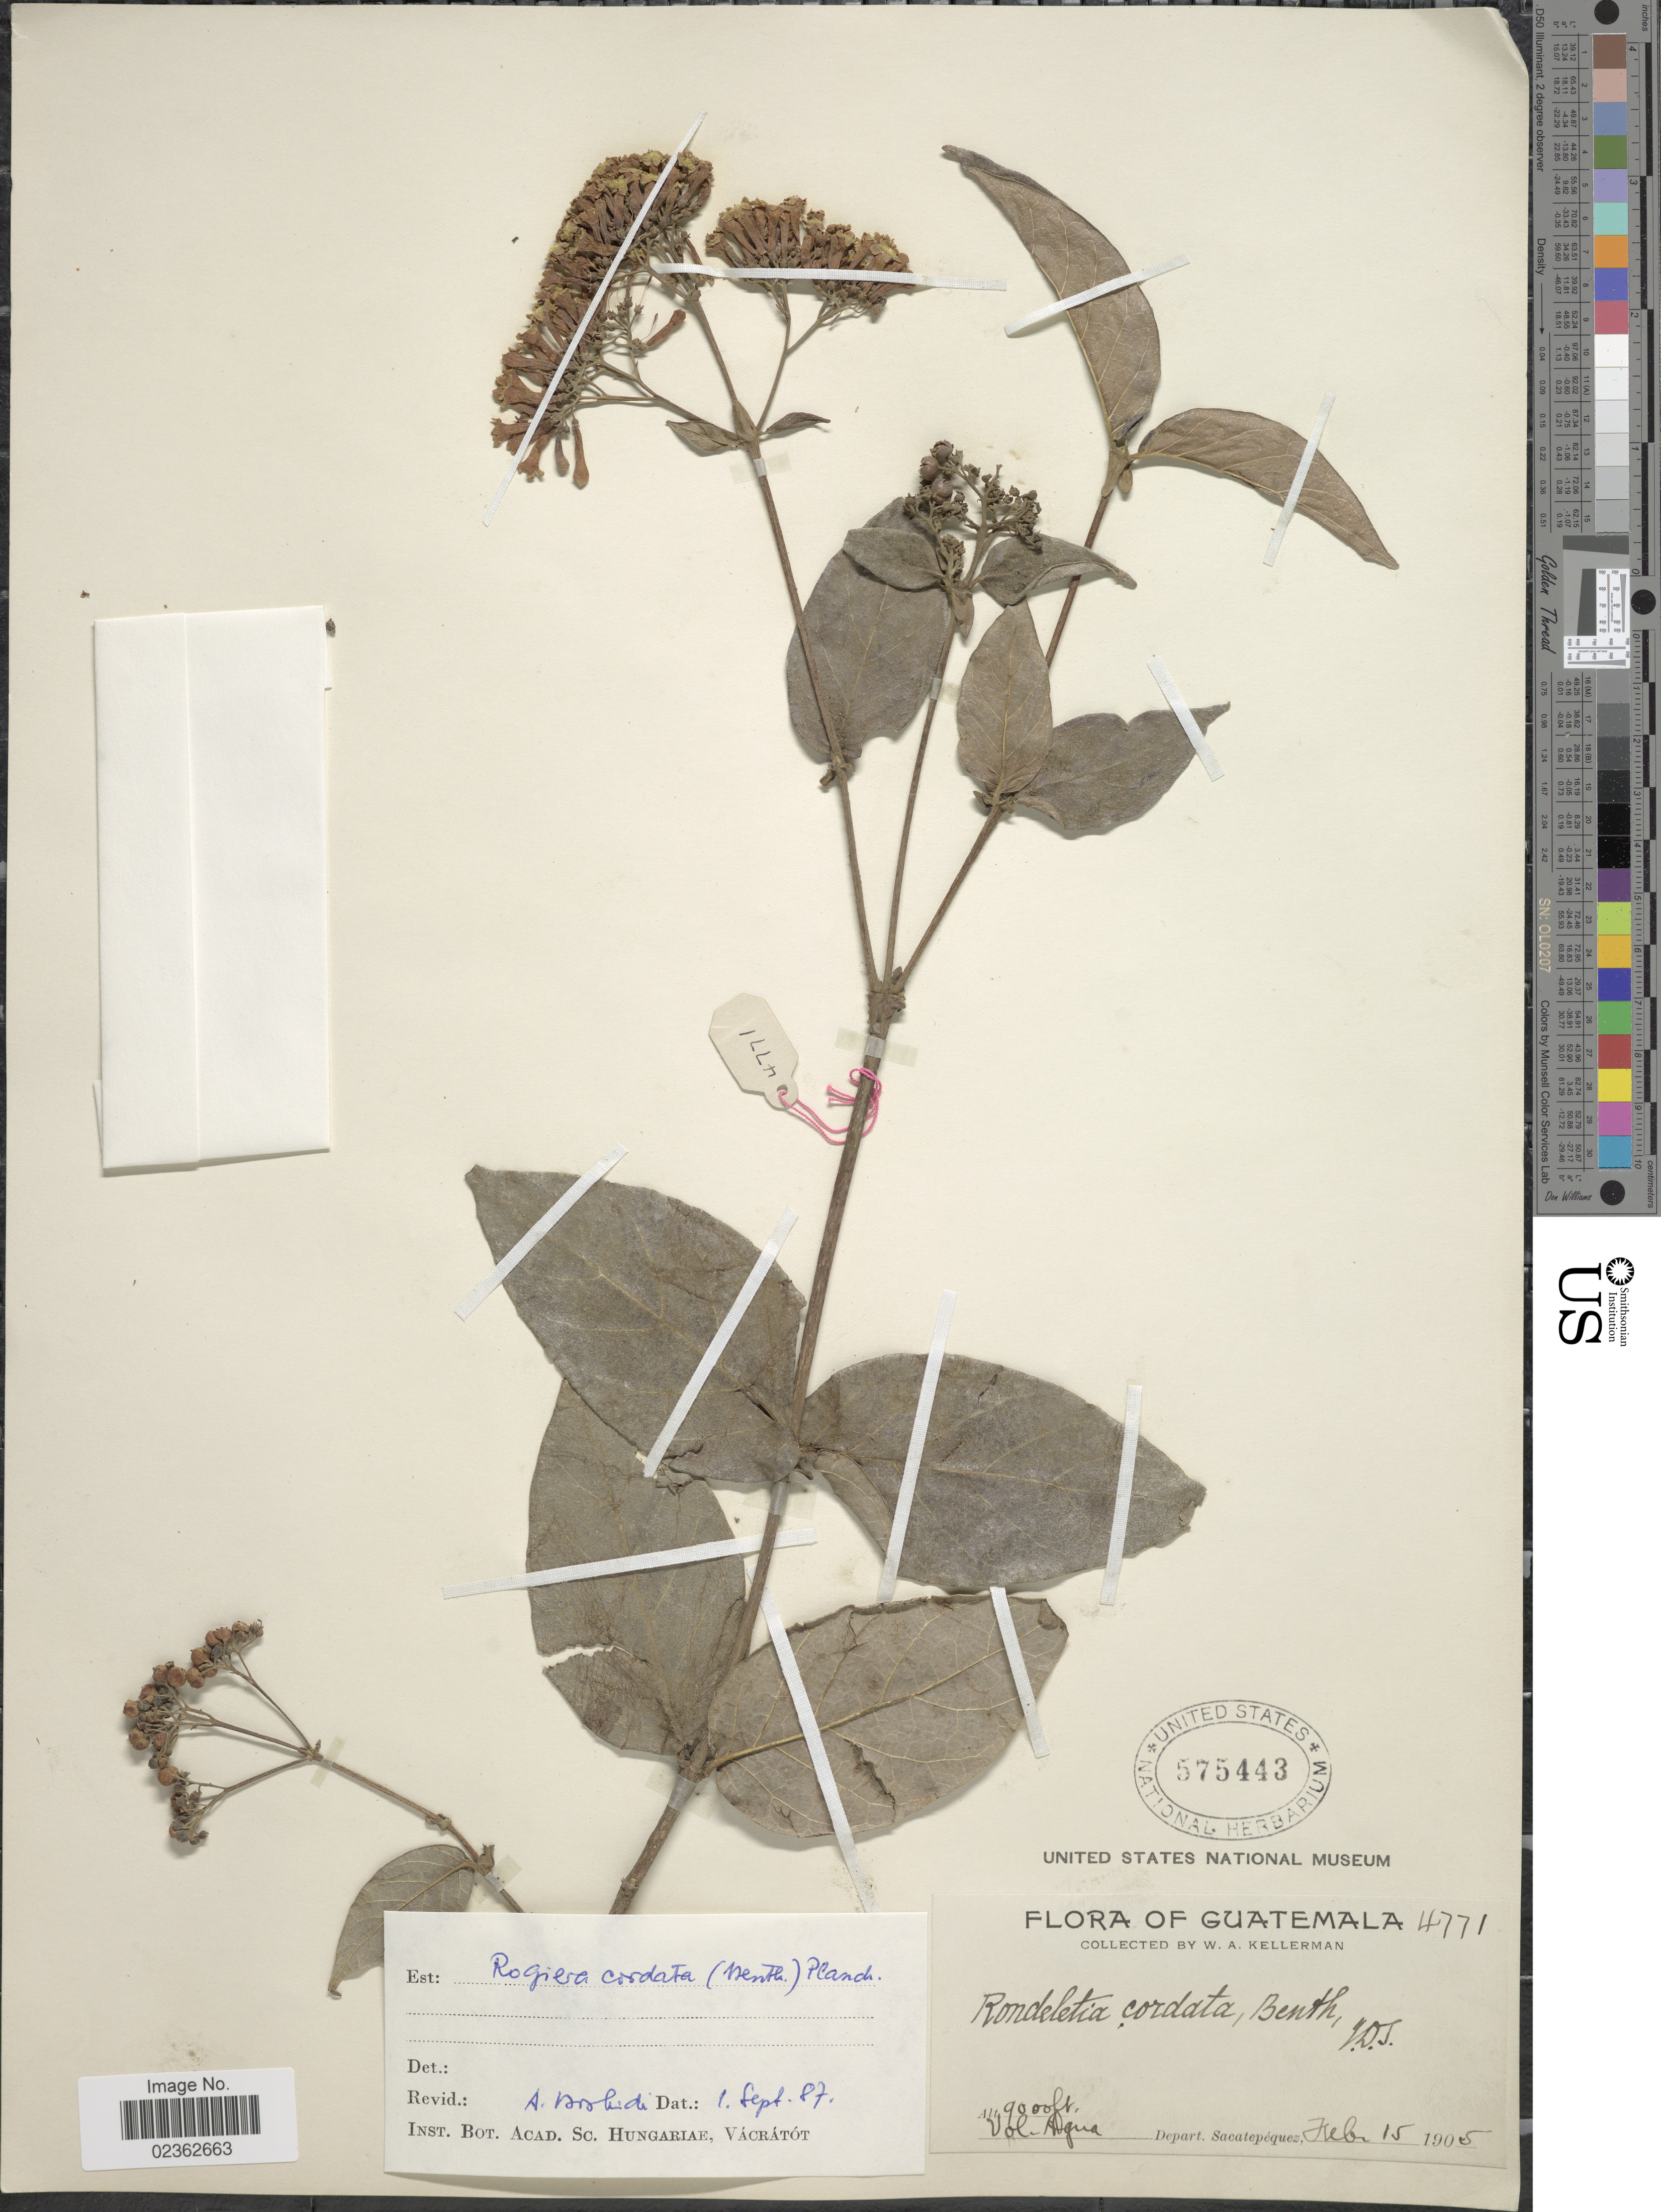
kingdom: Plantae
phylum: Tracheophyta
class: Magnoliopsida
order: Gentianales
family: Rubiaceae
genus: Rogiera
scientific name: Rogiera cordata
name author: (Benth.) Planch.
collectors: W. Kellerman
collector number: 4771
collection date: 1905-02-15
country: Guatemala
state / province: Sacatepéquez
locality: Vol. Agua.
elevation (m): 2743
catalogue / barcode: US 575443